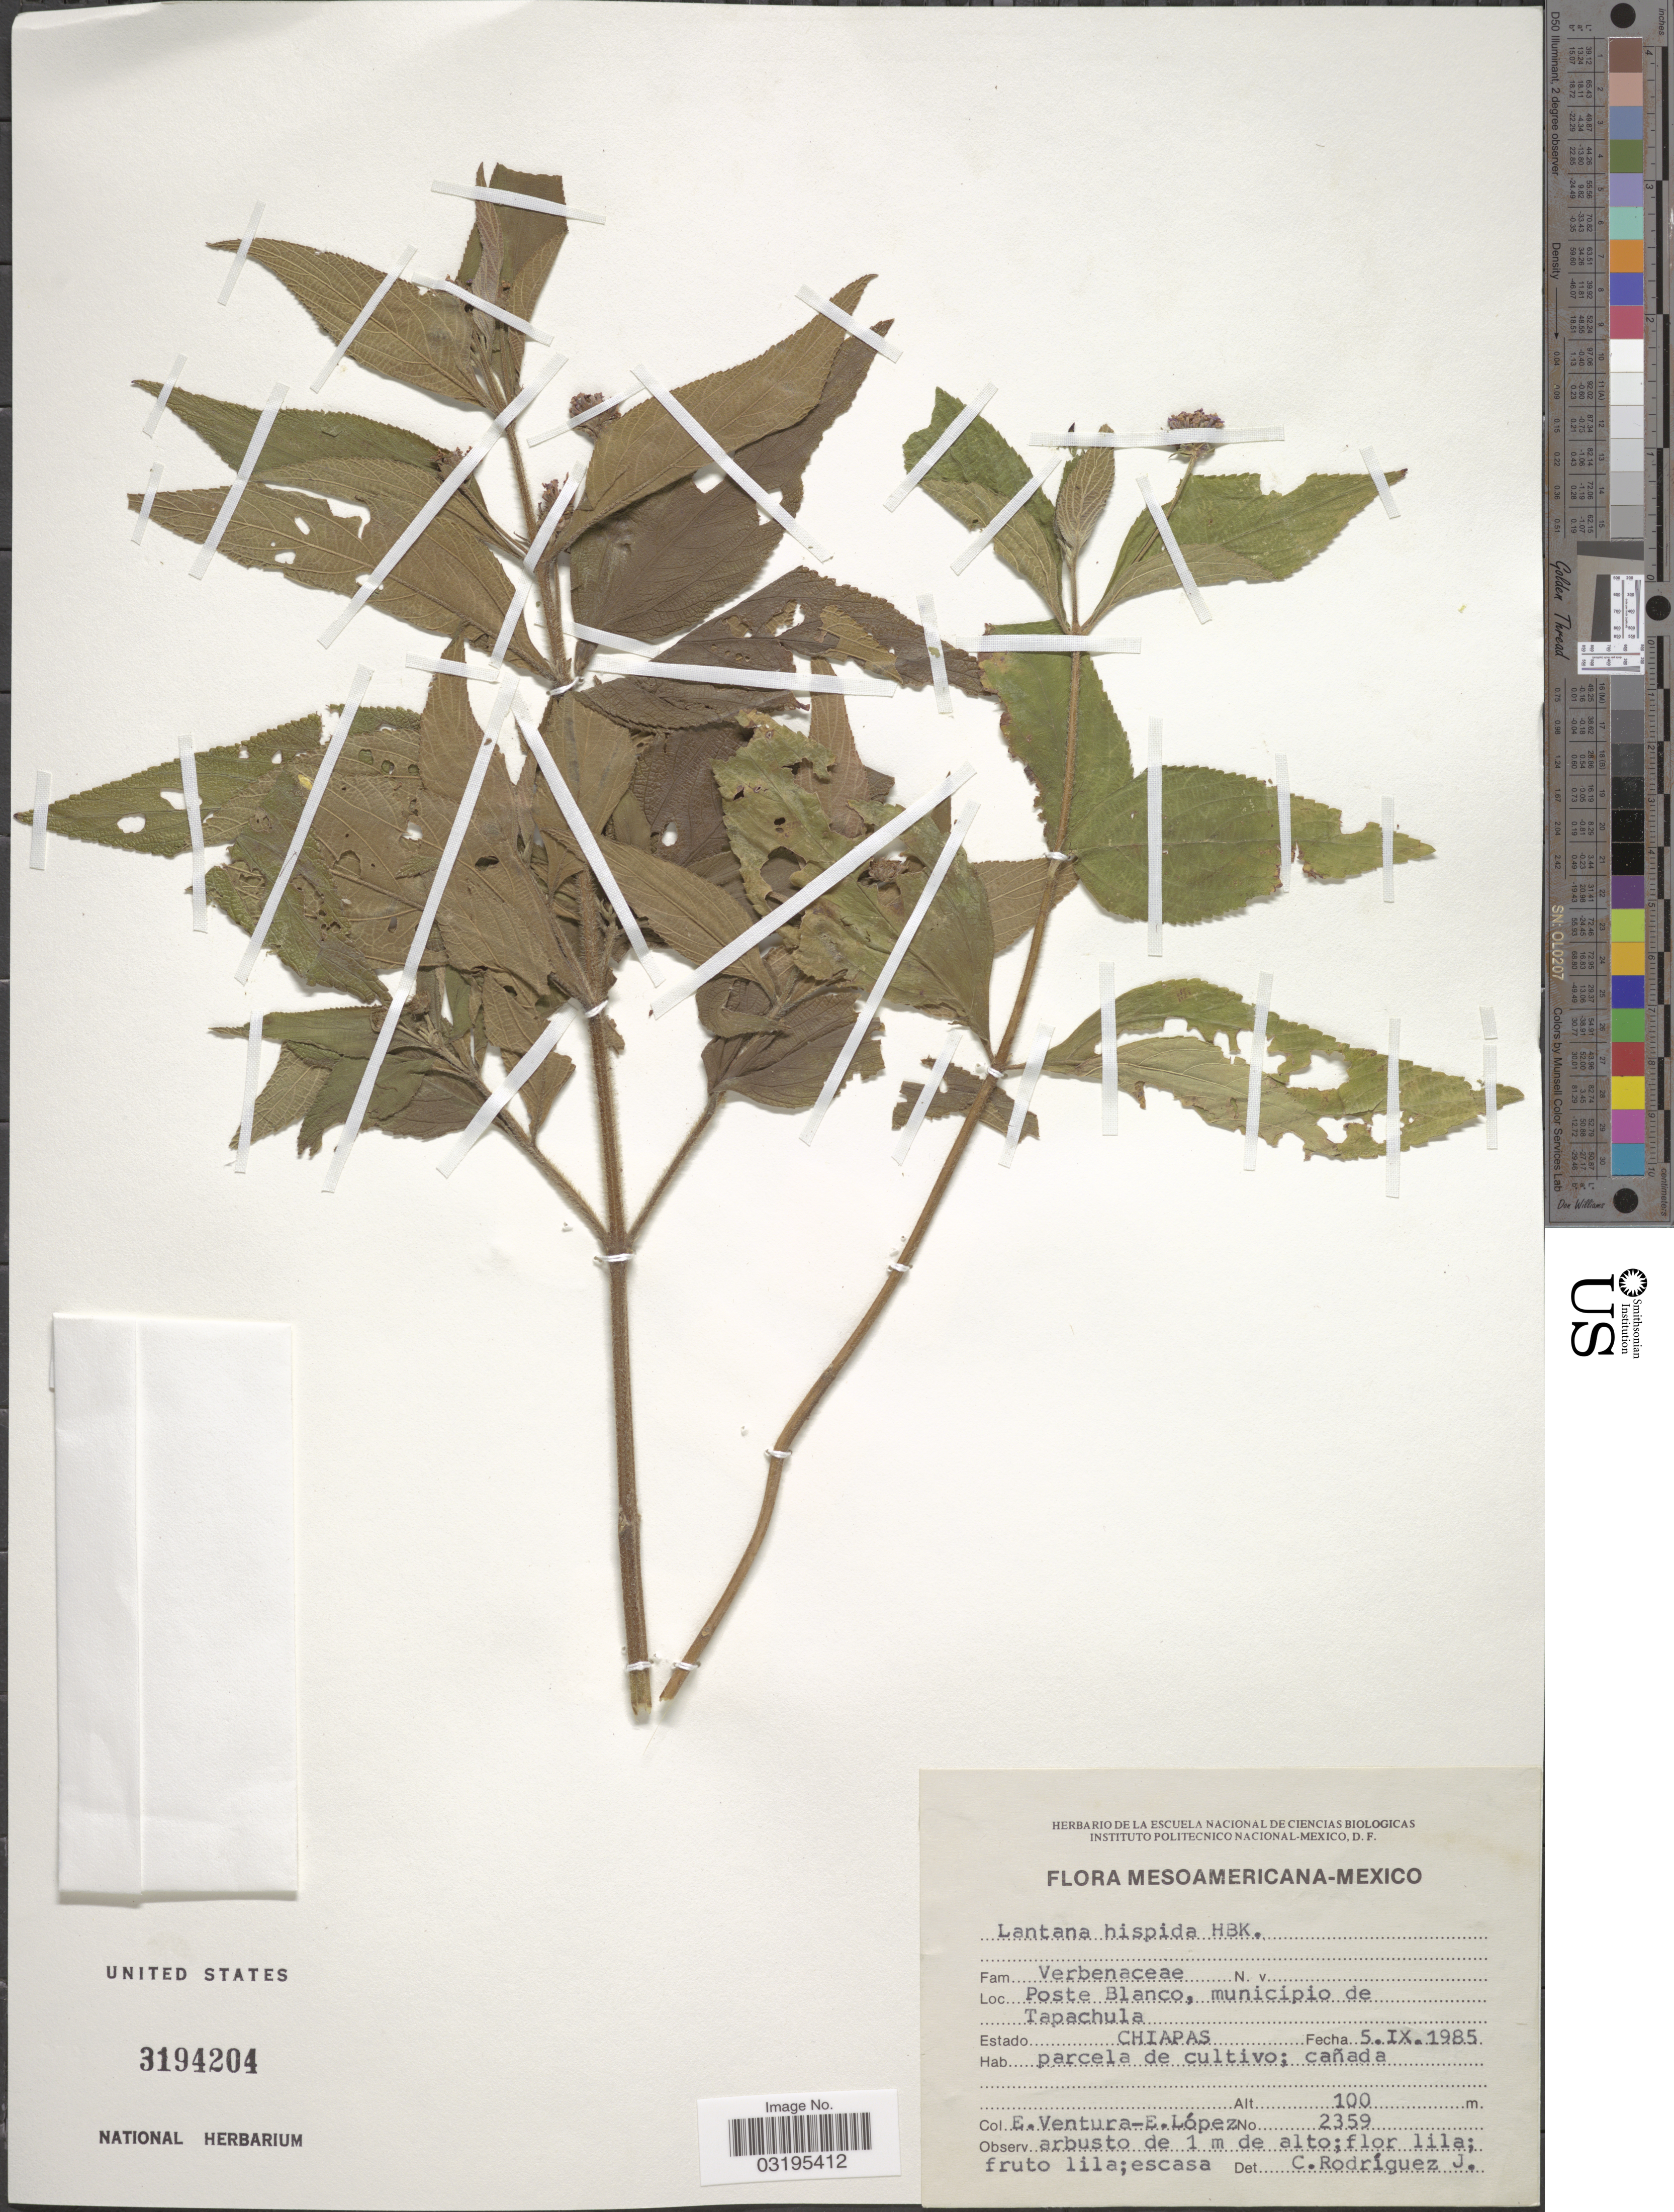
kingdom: Plantae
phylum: Tracheophyta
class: Magnoliopsida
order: Lamiales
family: Verbenaceae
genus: Lantana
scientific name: Lantana hispida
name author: Kunth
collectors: E. Ventura & E. López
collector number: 2359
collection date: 1985-09-05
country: Mexico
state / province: Chiapas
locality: Poste Blanco, municipio de Tapachula.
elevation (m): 100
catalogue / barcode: US 3194204